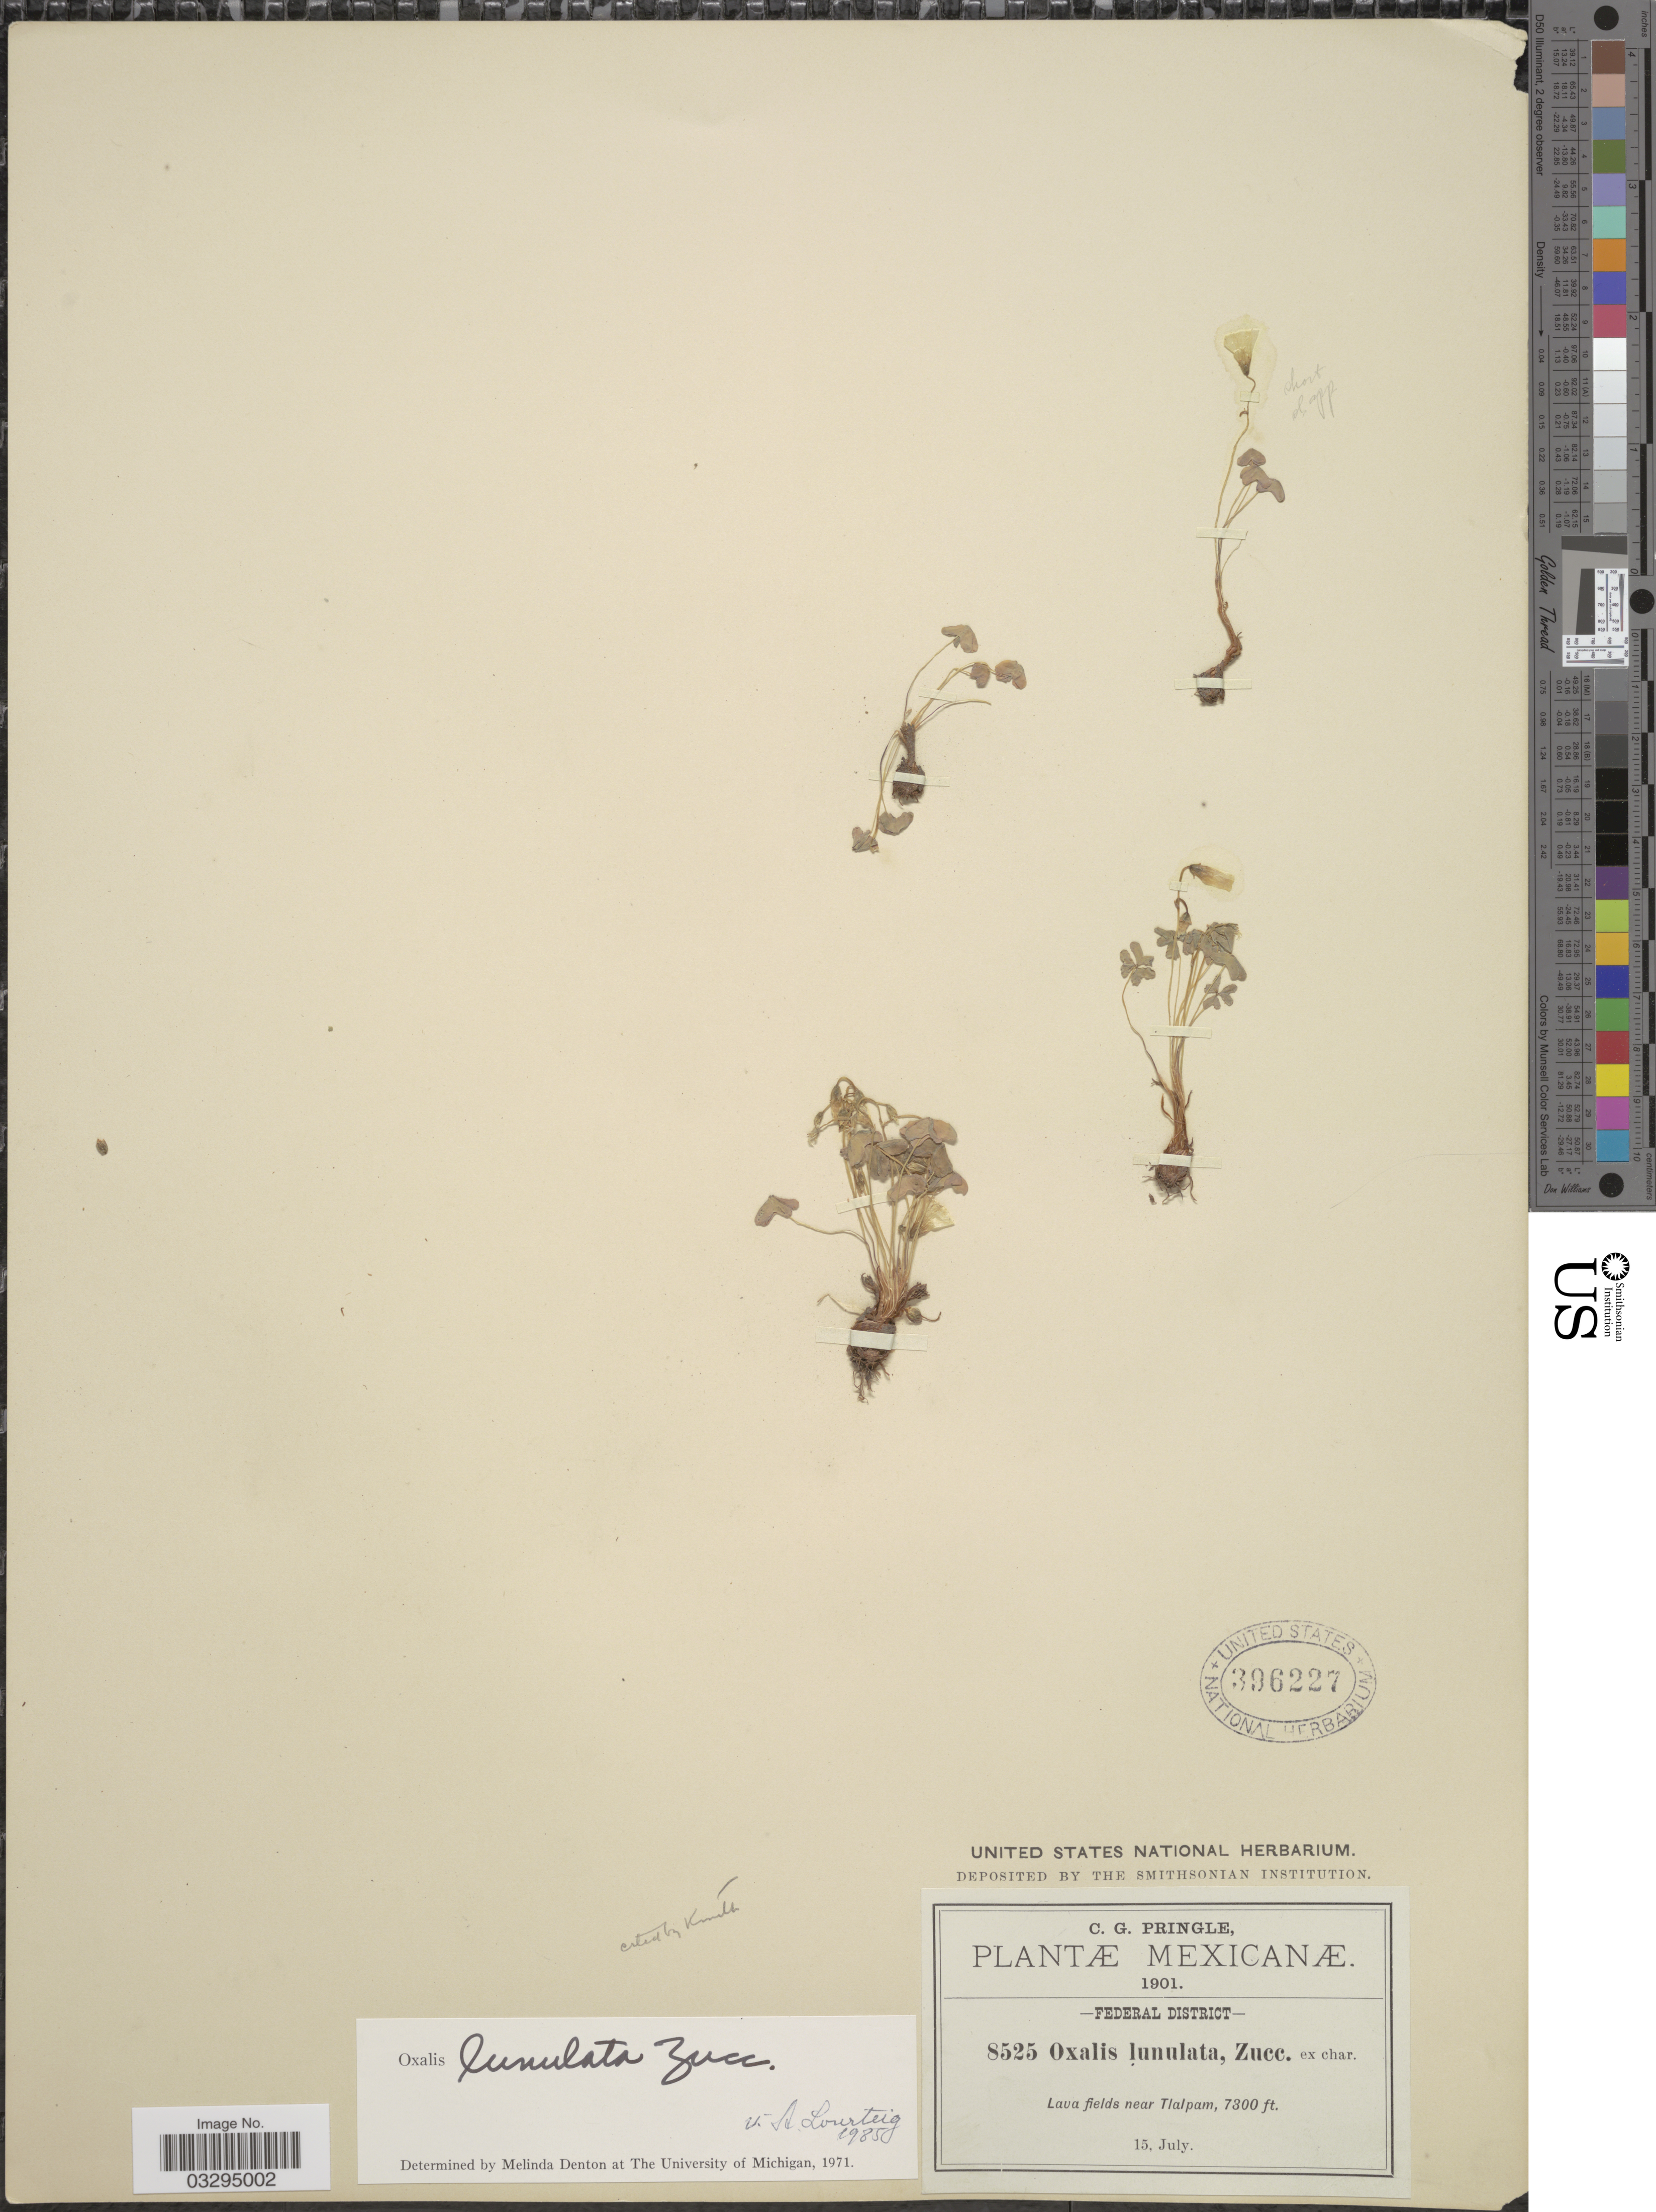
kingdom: Plantae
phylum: Tracheophyta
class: Magnoliopsida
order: Oxalidales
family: Oxalidaceae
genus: Oxalis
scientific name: Oxalis lunulata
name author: Zucc.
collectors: C. G. Pringle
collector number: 8525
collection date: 1901-07-15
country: Mexico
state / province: Distrito Federal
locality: Federal District. Lava fields near Tlalpam.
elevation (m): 2225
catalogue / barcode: US 396227